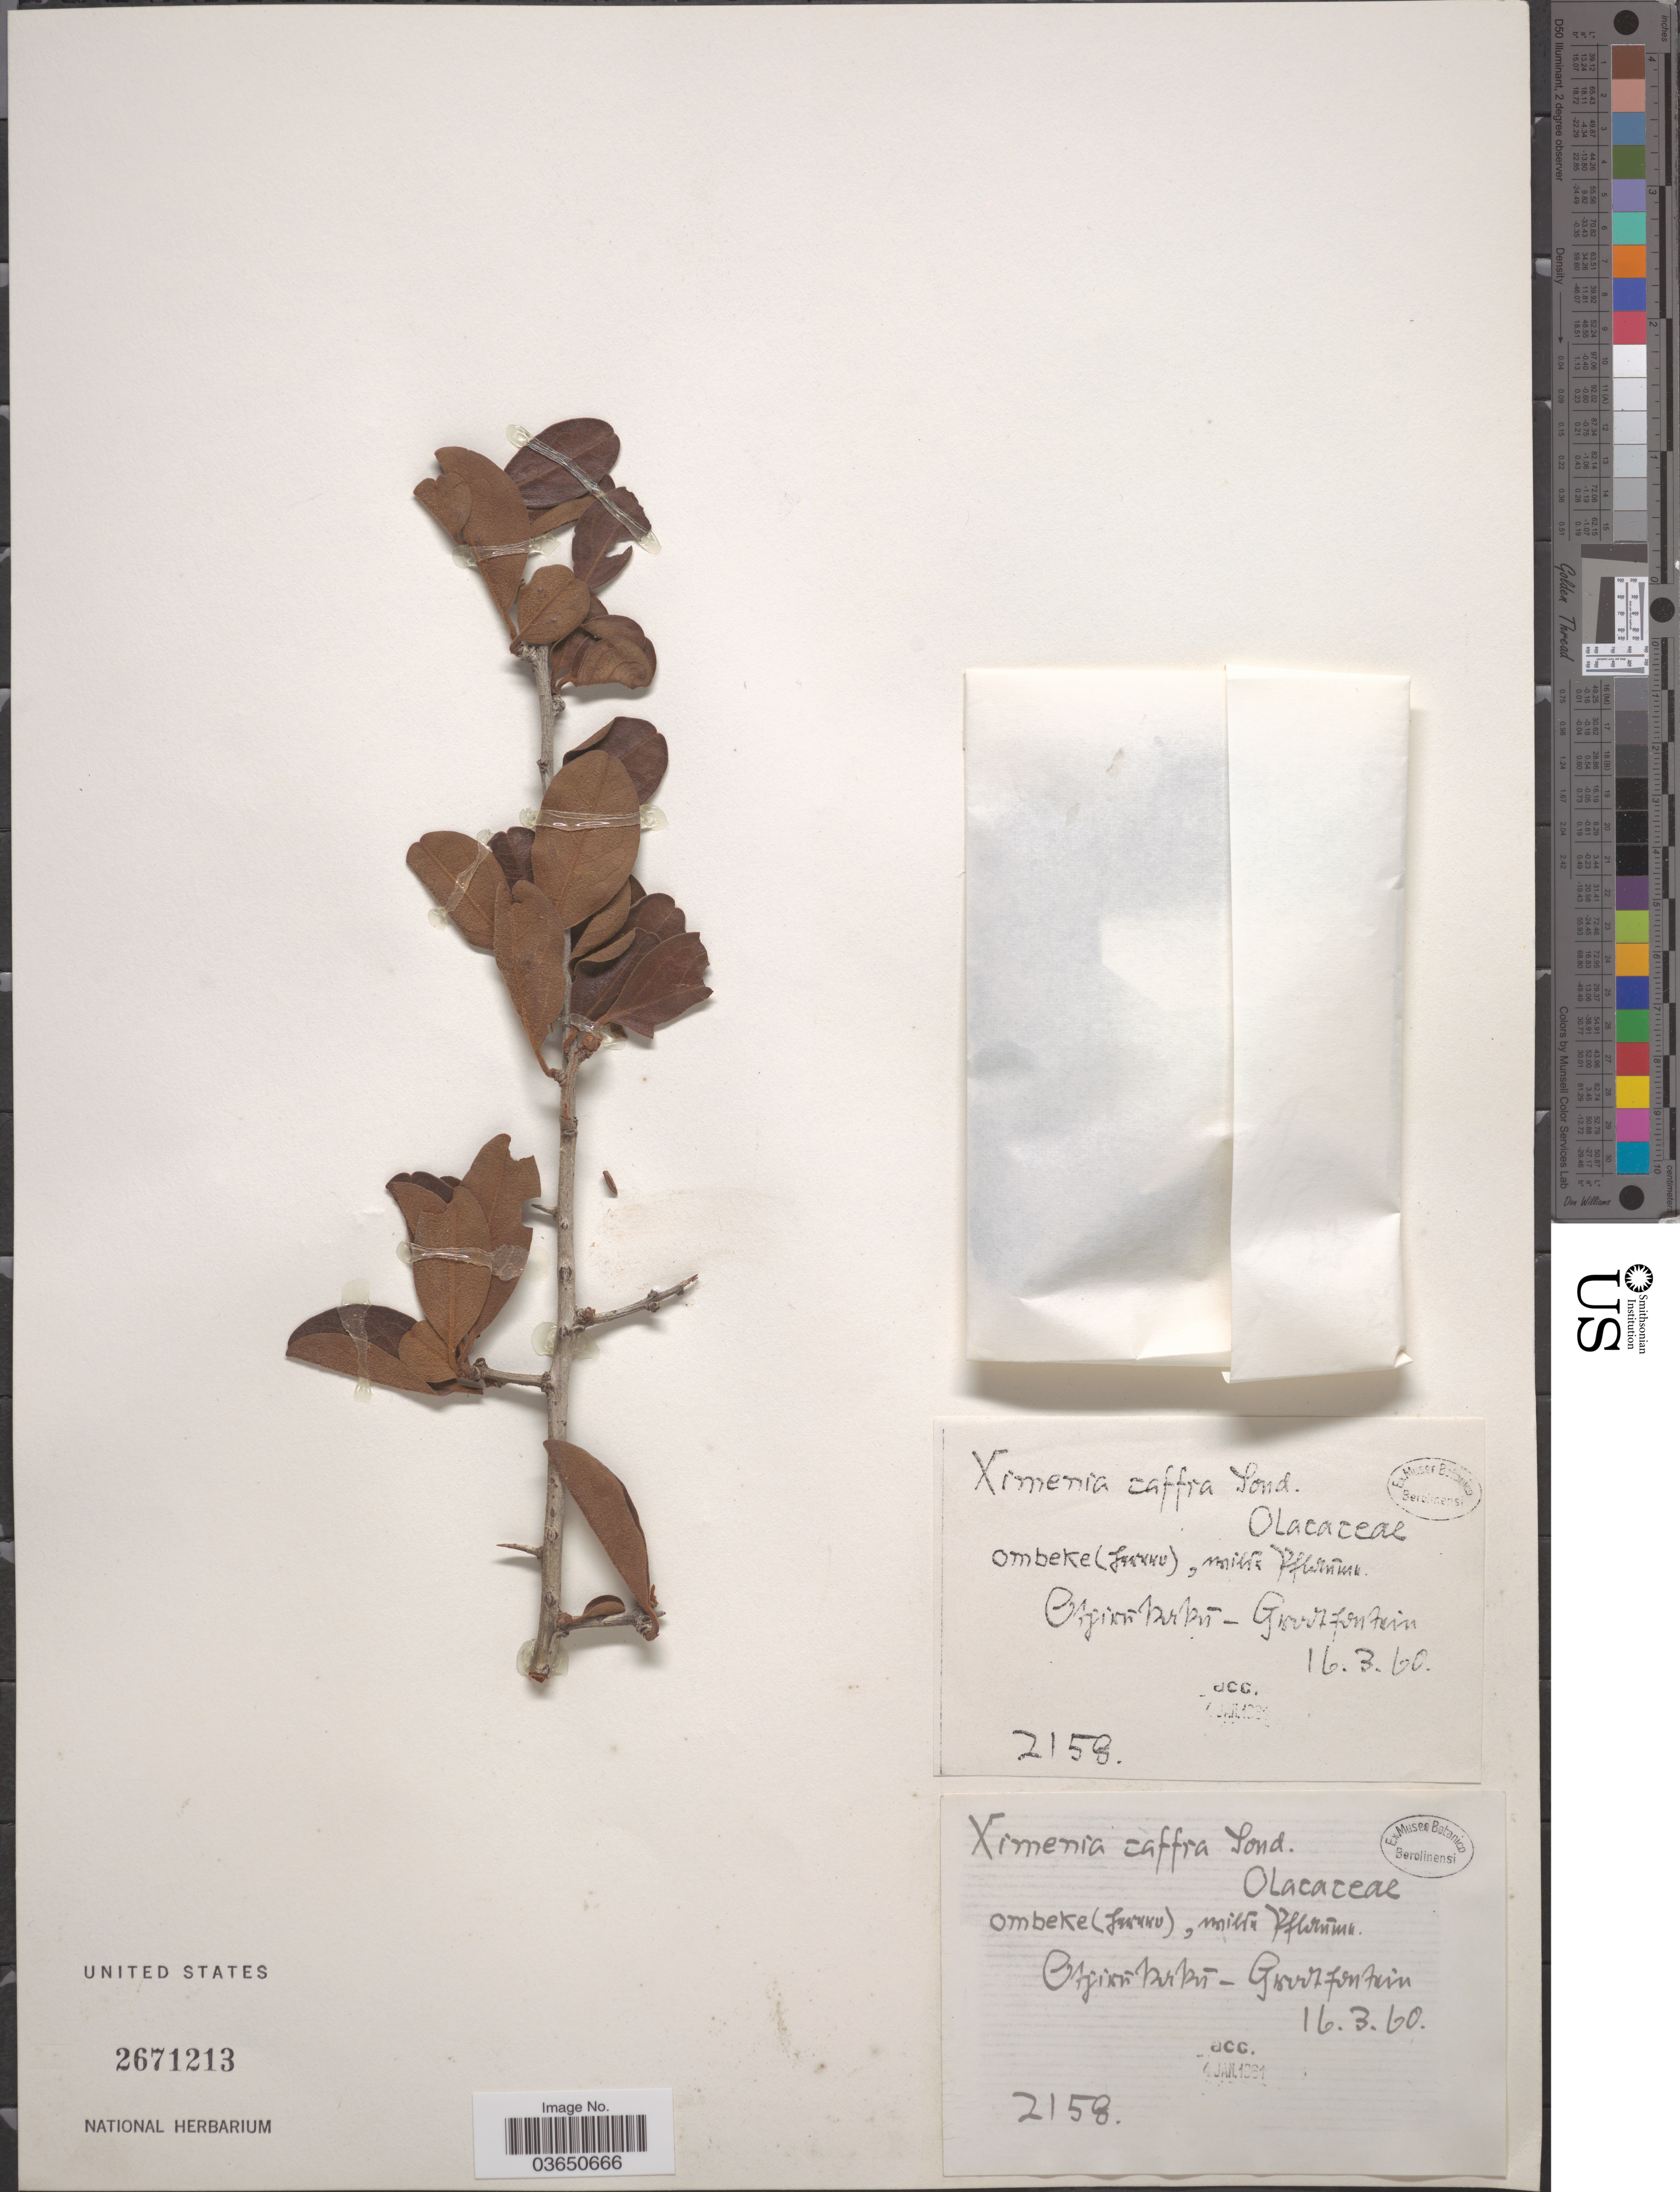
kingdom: Plantae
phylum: Tracheophyta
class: Magnoliopsida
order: Santalales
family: Ximeniaceae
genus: Ximenia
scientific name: Ximenia caffra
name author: Sond.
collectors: ex Museo Botanico Berolinensi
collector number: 2158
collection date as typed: Transcribed d/m/y: 16/3/60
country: Namibia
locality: Otjozondjupa- Grootfontein.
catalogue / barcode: US 2671213